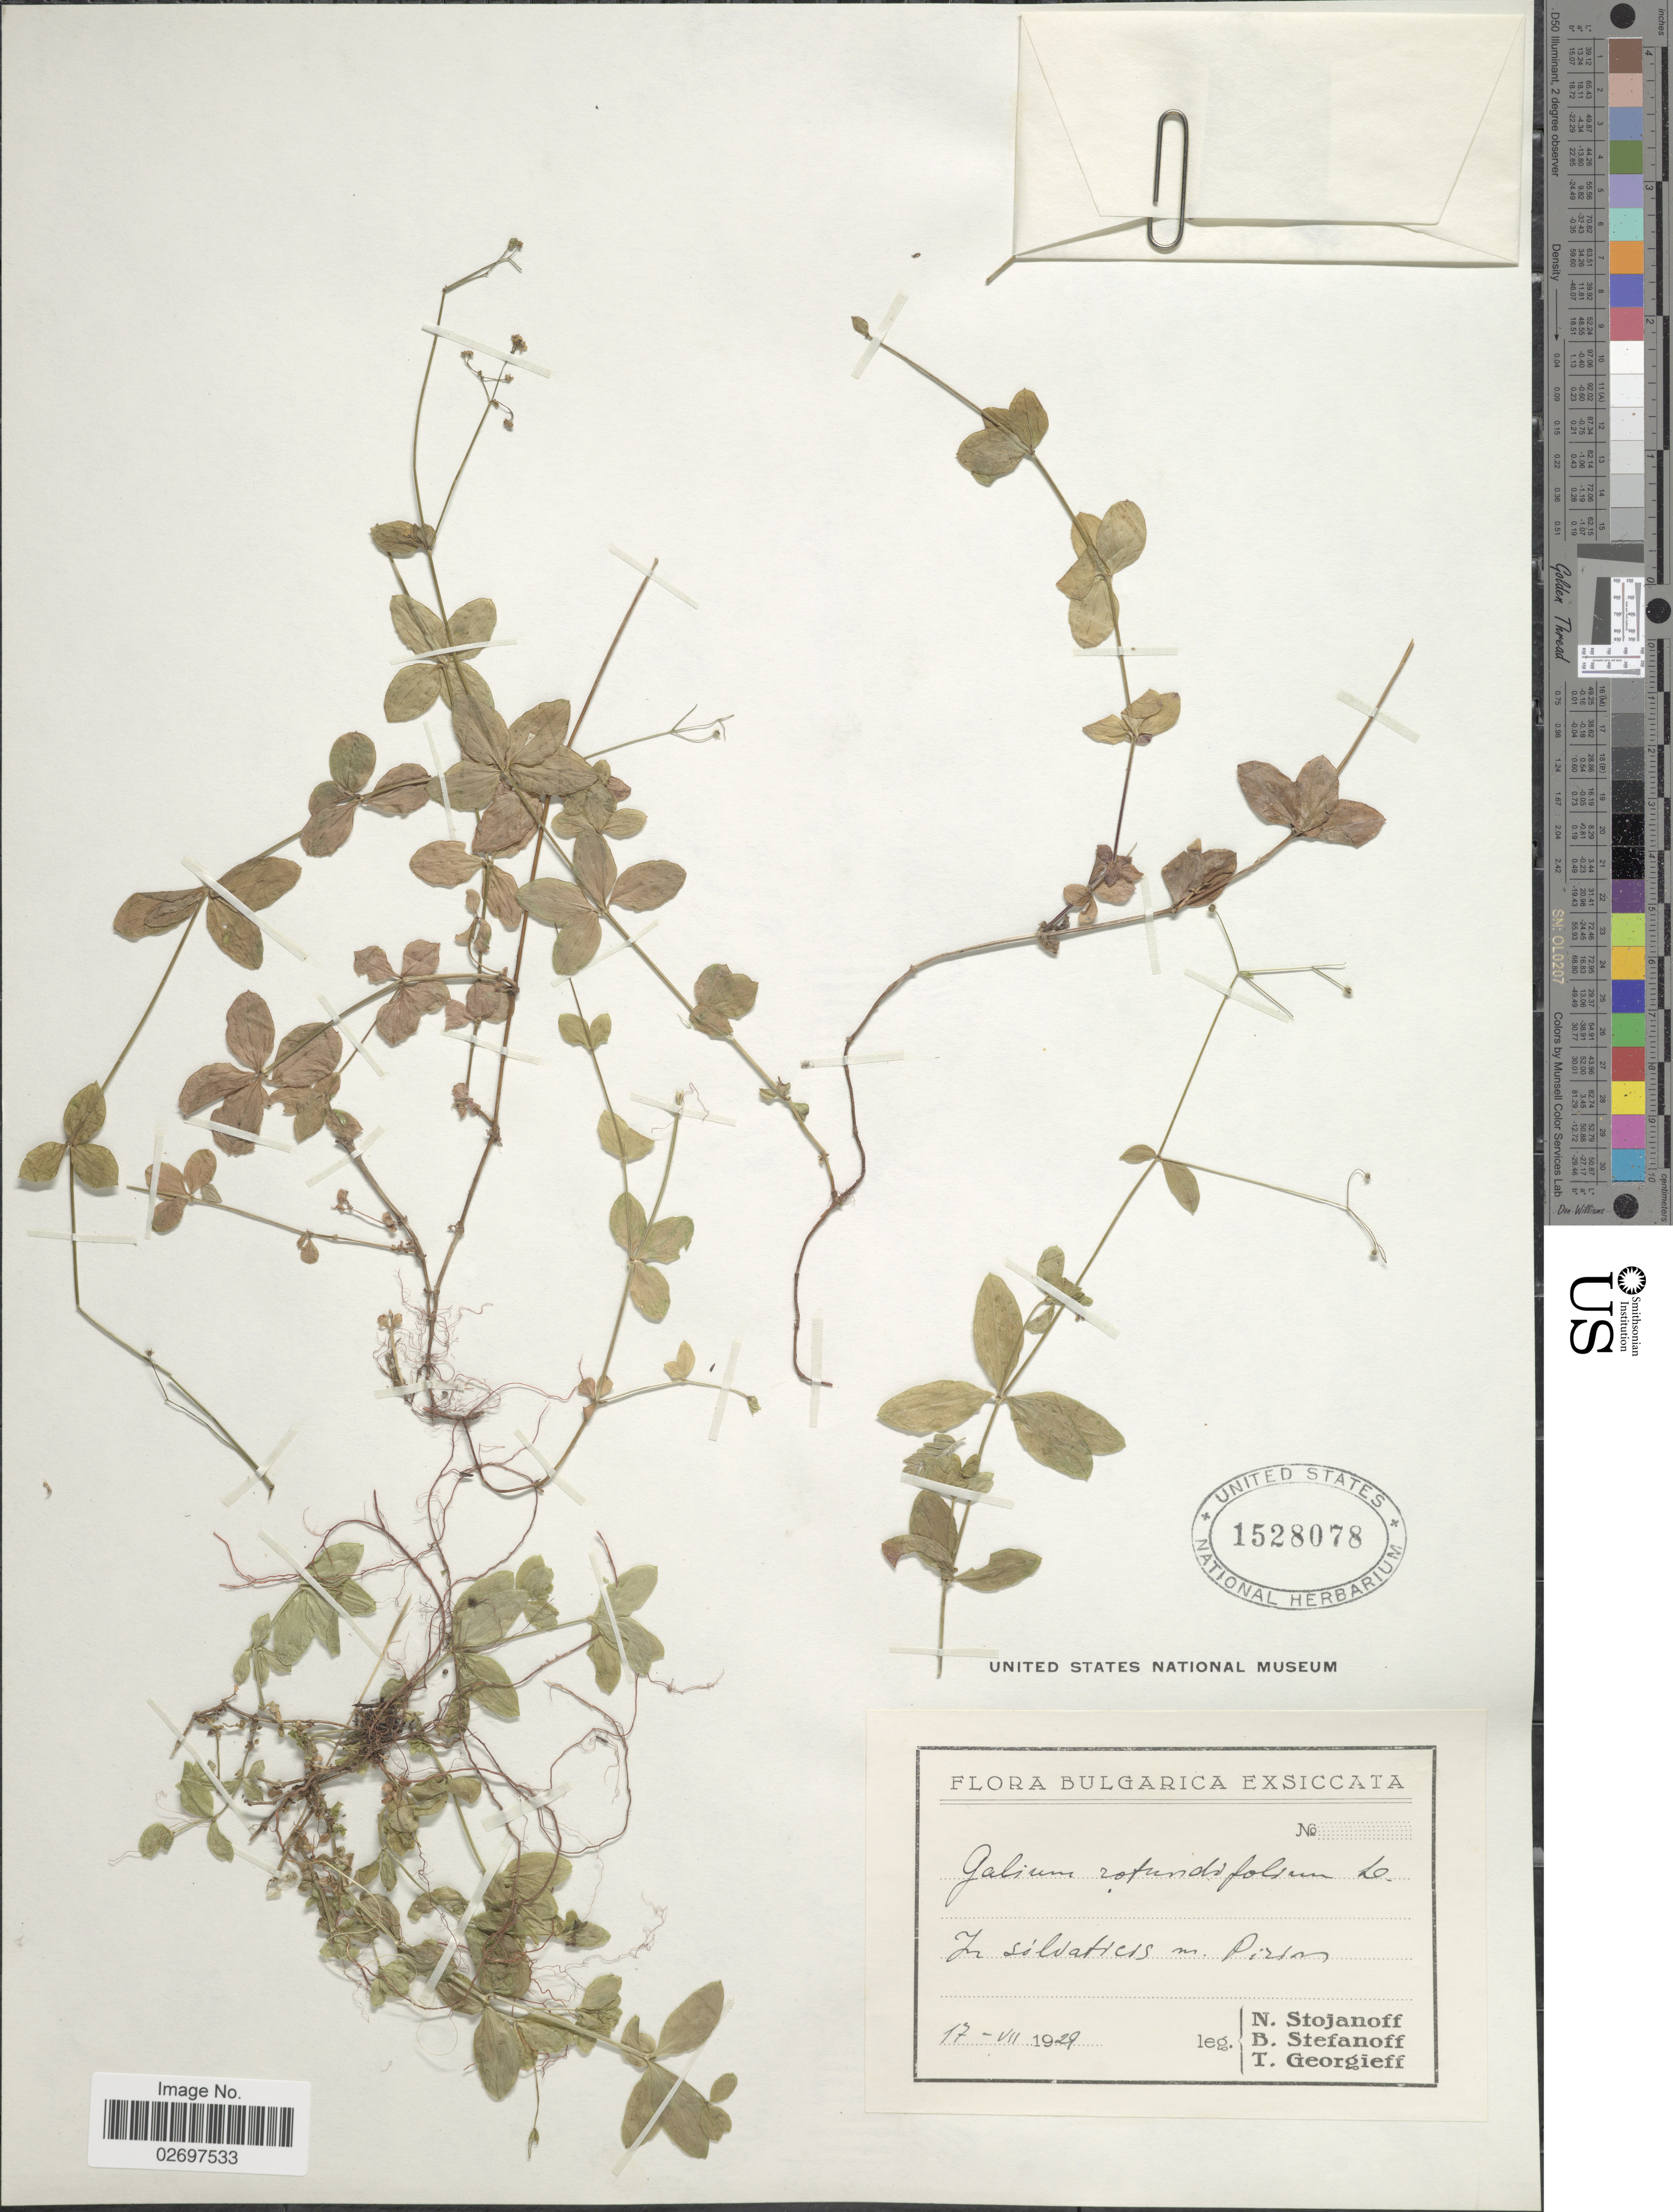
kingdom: Plantae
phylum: Tracheophyta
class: Magnoliopsida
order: Gentianales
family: Rubiaceae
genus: Galium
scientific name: Galium rotundifolium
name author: L.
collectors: N. Stojanoff, B. Stefanoff & T. Georgieff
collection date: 1929-07-17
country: Bulgaria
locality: In silvaticus m. Pirin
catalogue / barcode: US 1528078